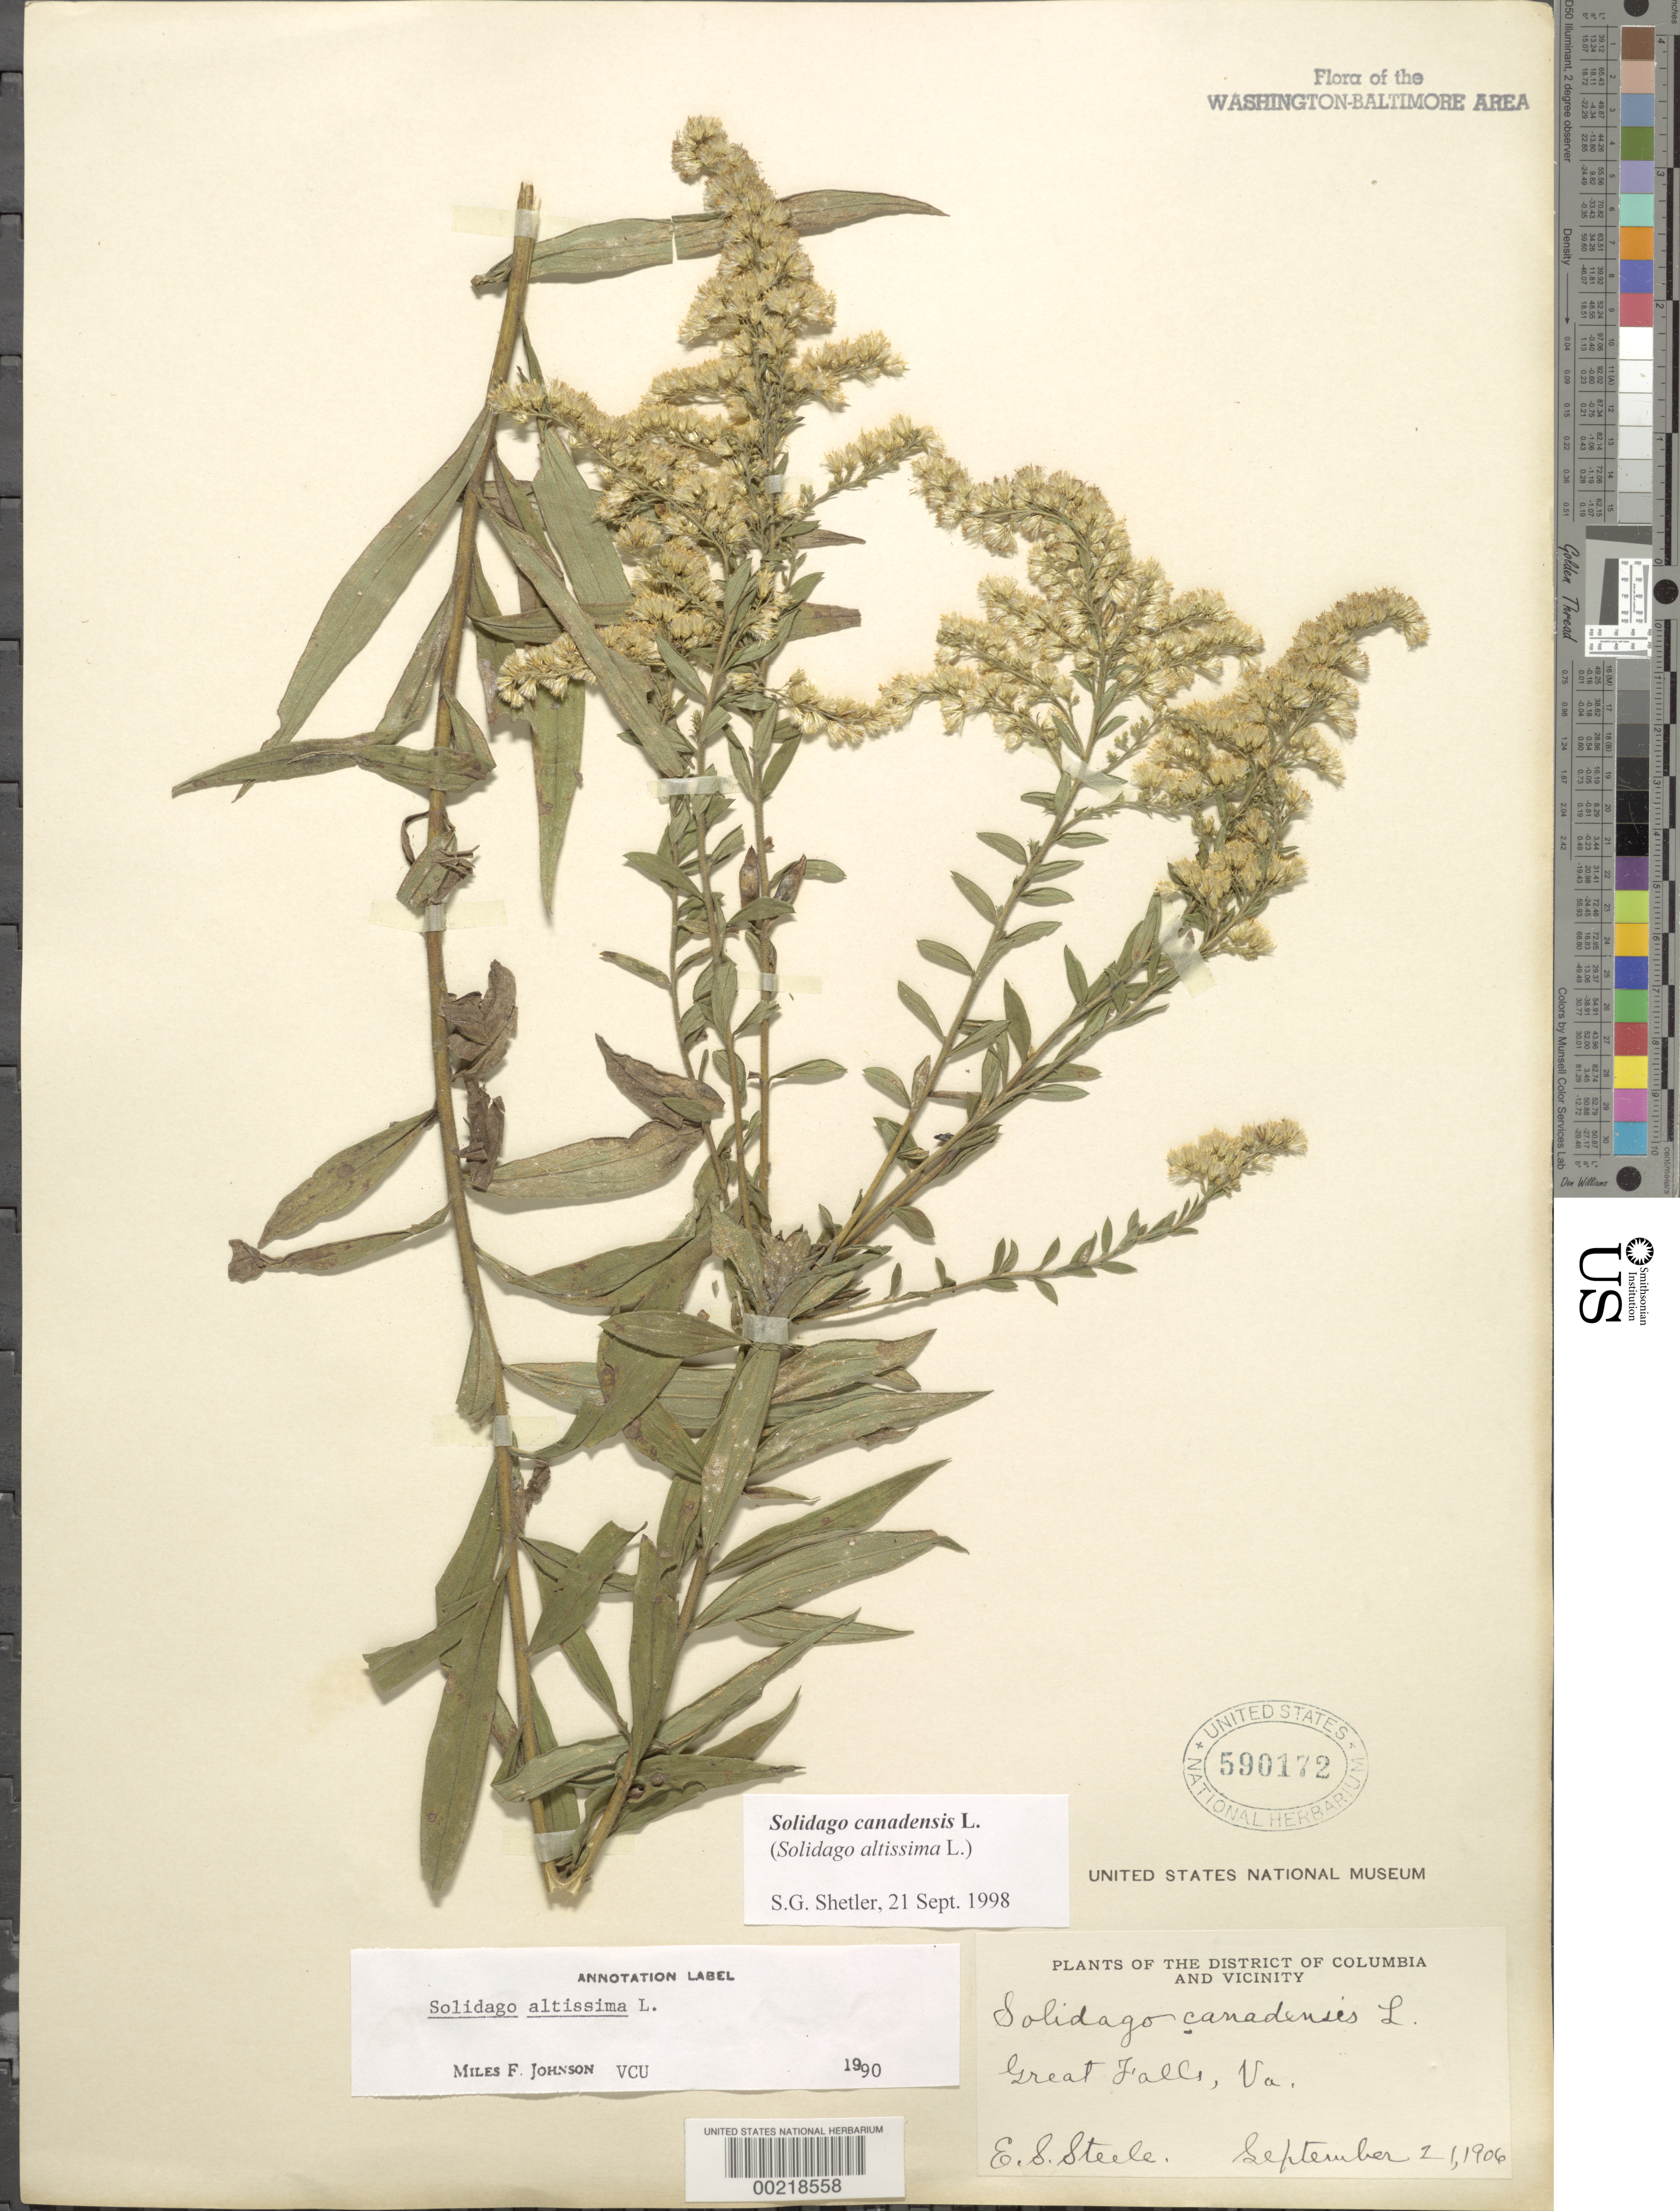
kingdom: Plantae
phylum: Tracheophyta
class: Magnoliopsida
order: Asterales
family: Asteraceae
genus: Solidago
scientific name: Solidago canadensis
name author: L.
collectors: E. Steele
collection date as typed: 21 Sep 1906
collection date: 1906-09-21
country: United States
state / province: Virginia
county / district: Fairfax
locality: Great Falls C. & O. Canal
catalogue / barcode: US 590172